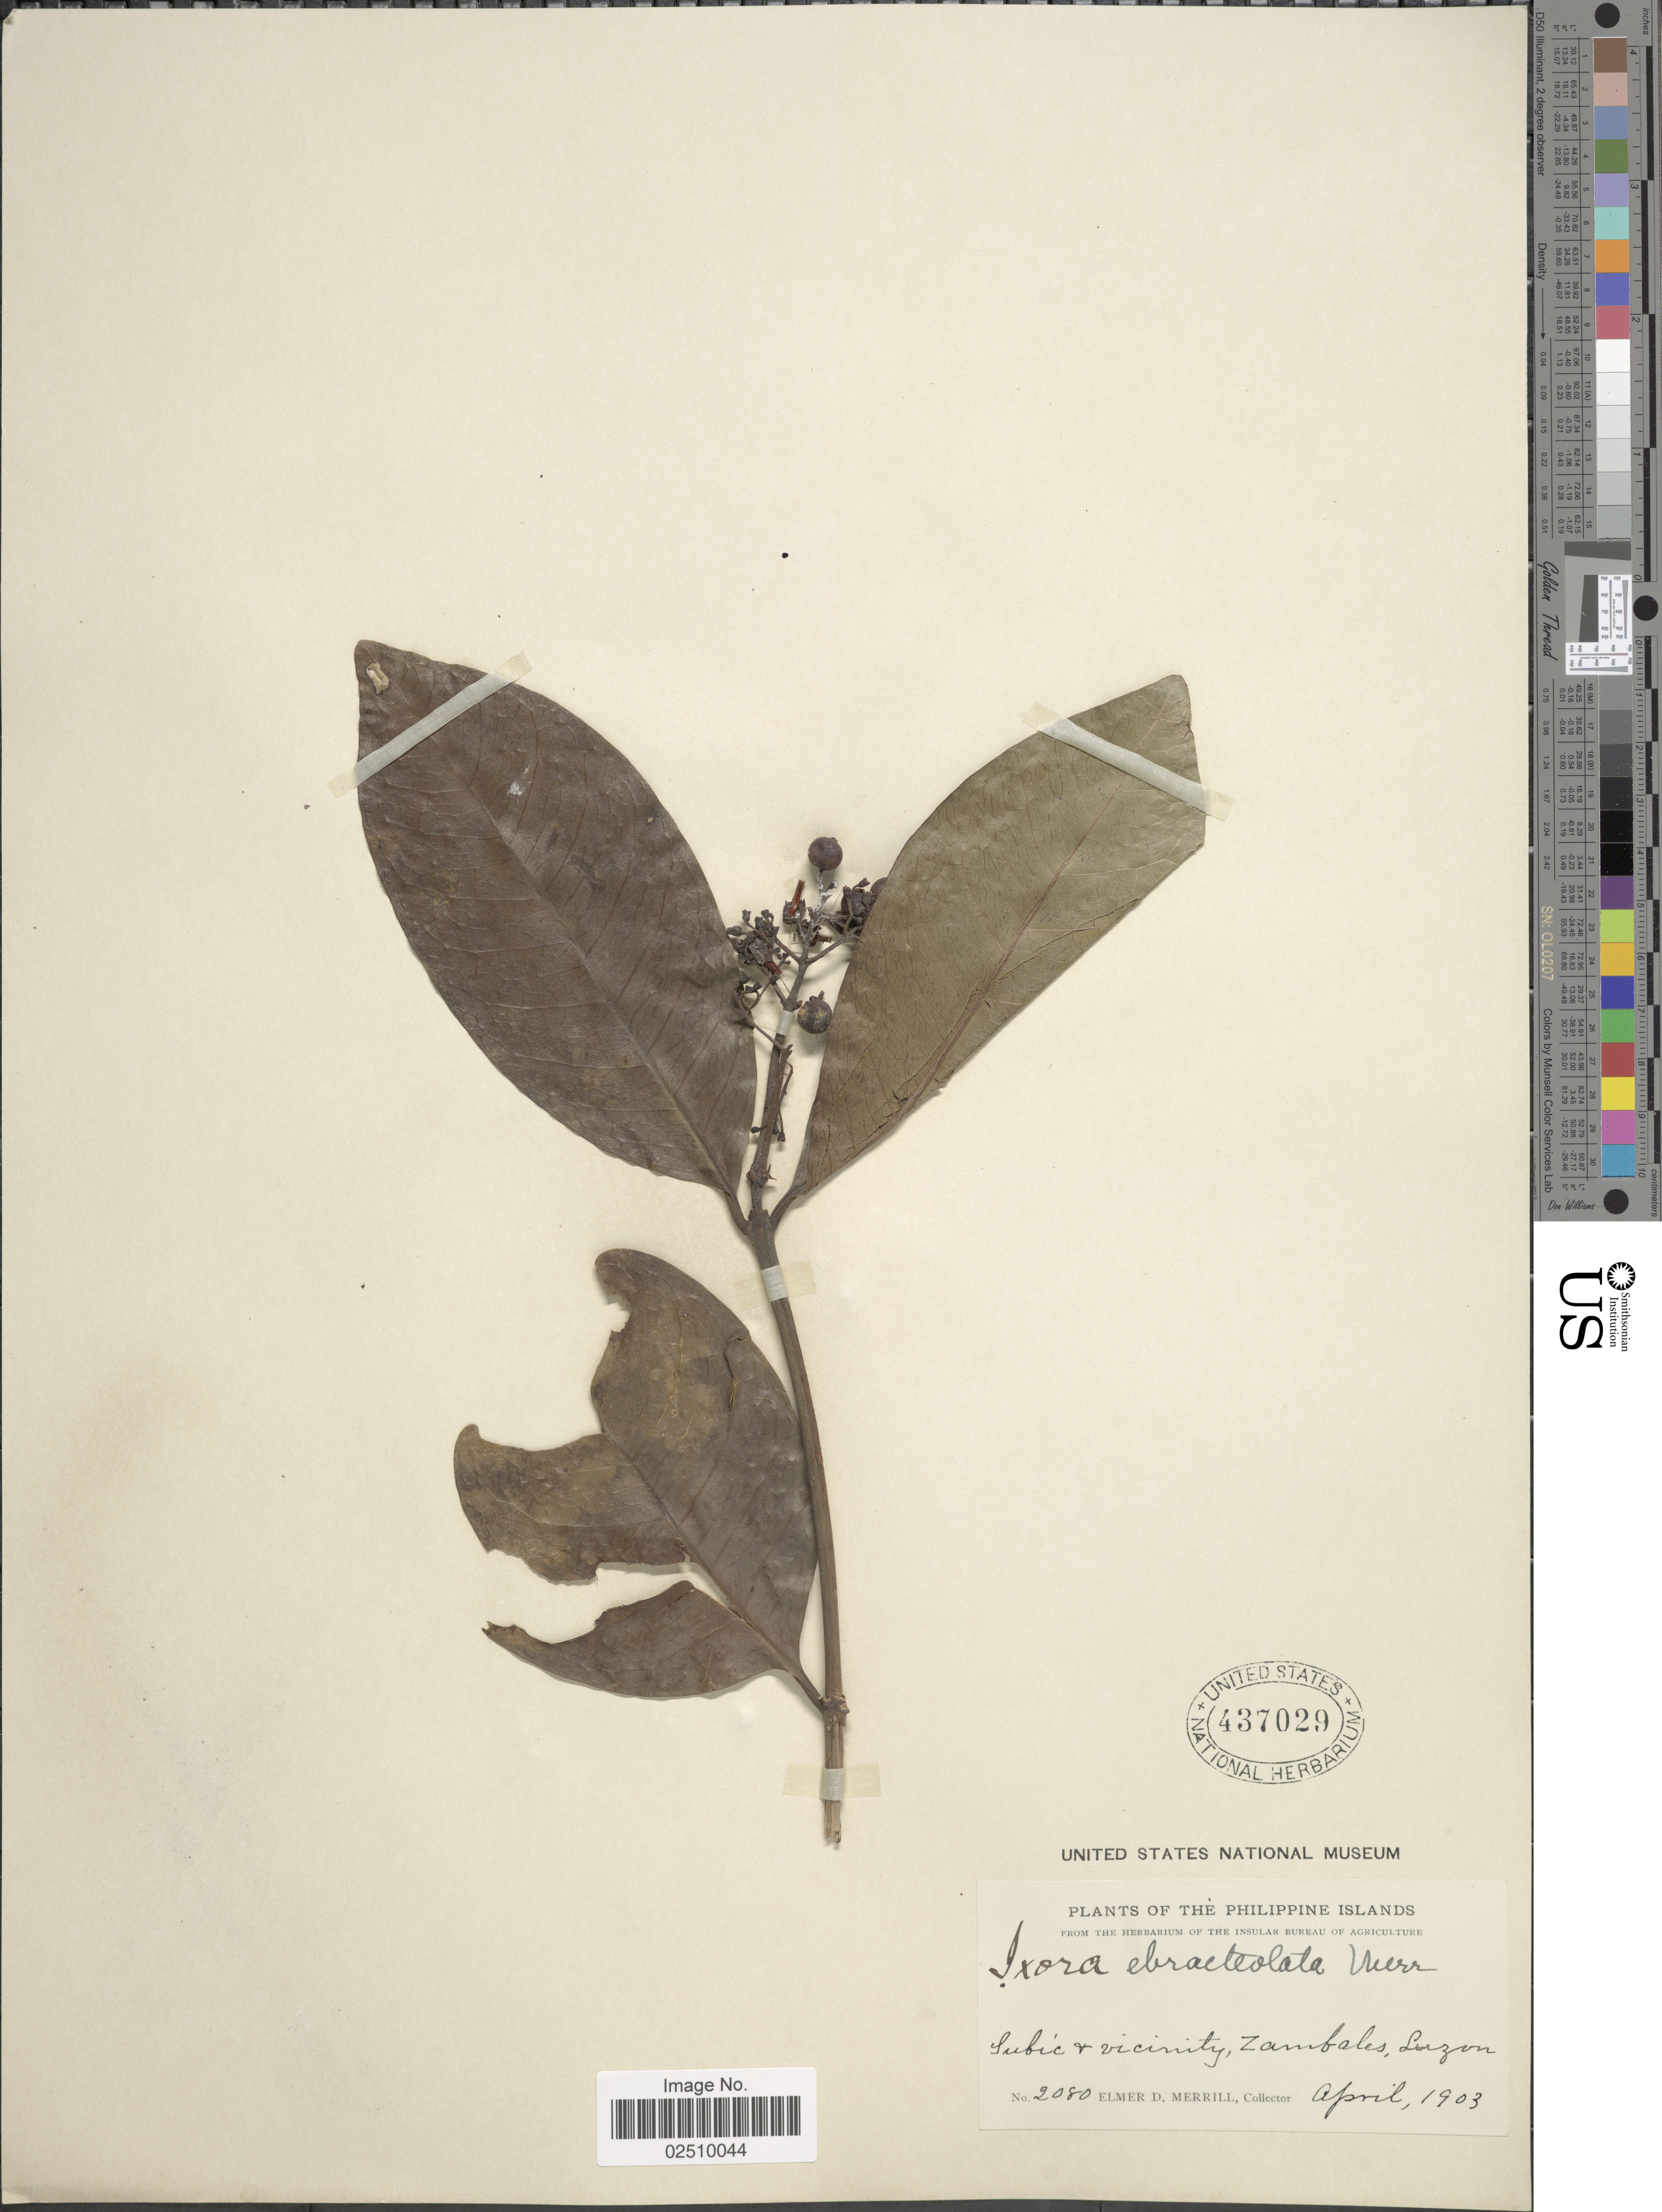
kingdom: Plantae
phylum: Tracheophyta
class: Magnoliopsida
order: Gentianales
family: Rubiaceae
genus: Ixora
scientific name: Ixora ebracteolata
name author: Merr.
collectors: E. D. Merrill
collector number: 2080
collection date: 1903-04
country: Philippines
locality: Subic & Vicinity Zambales, Luzon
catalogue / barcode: US 437029